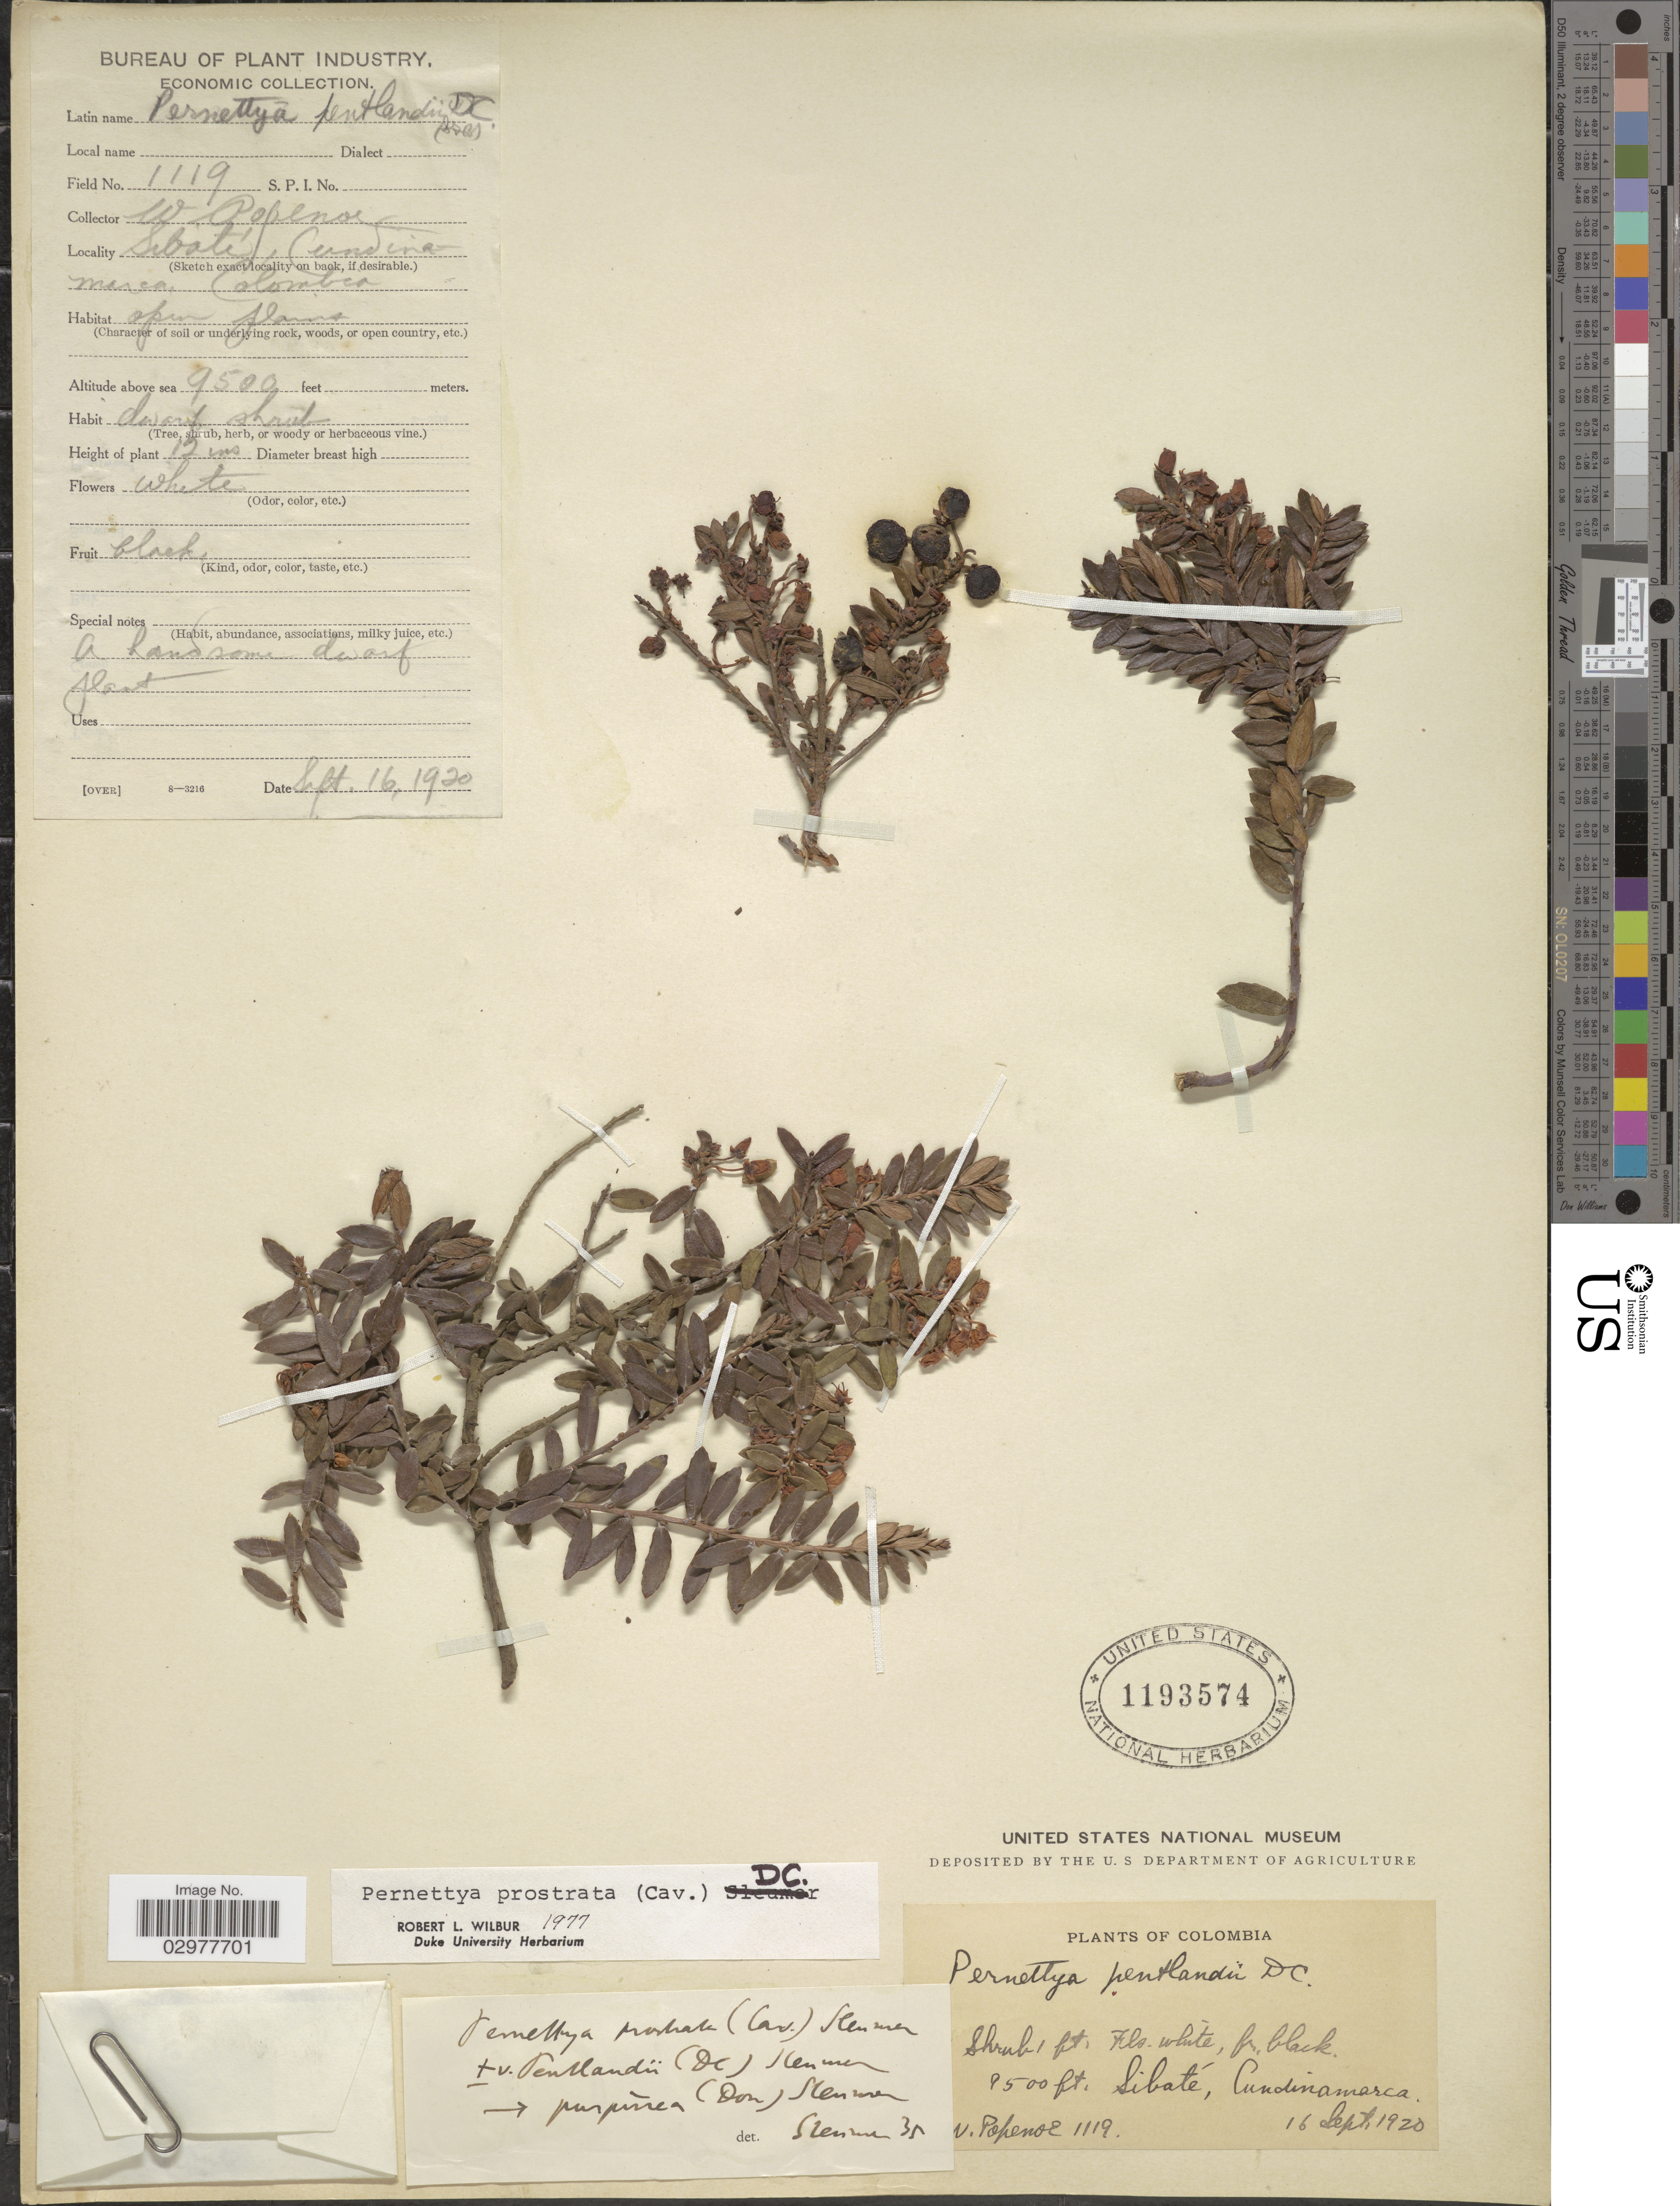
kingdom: Plantae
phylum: Tracheophyta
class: Magnoliopsida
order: Ericales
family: Ericaceae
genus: Pernettya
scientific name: Pernettya prostrata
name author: (Cav.) DC.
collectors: W. Popenoe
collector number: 1119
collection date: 1920-09-16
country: Colombia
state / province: Cundinamarca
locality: Sibatí.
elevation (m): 2896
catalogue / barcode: US 1193574